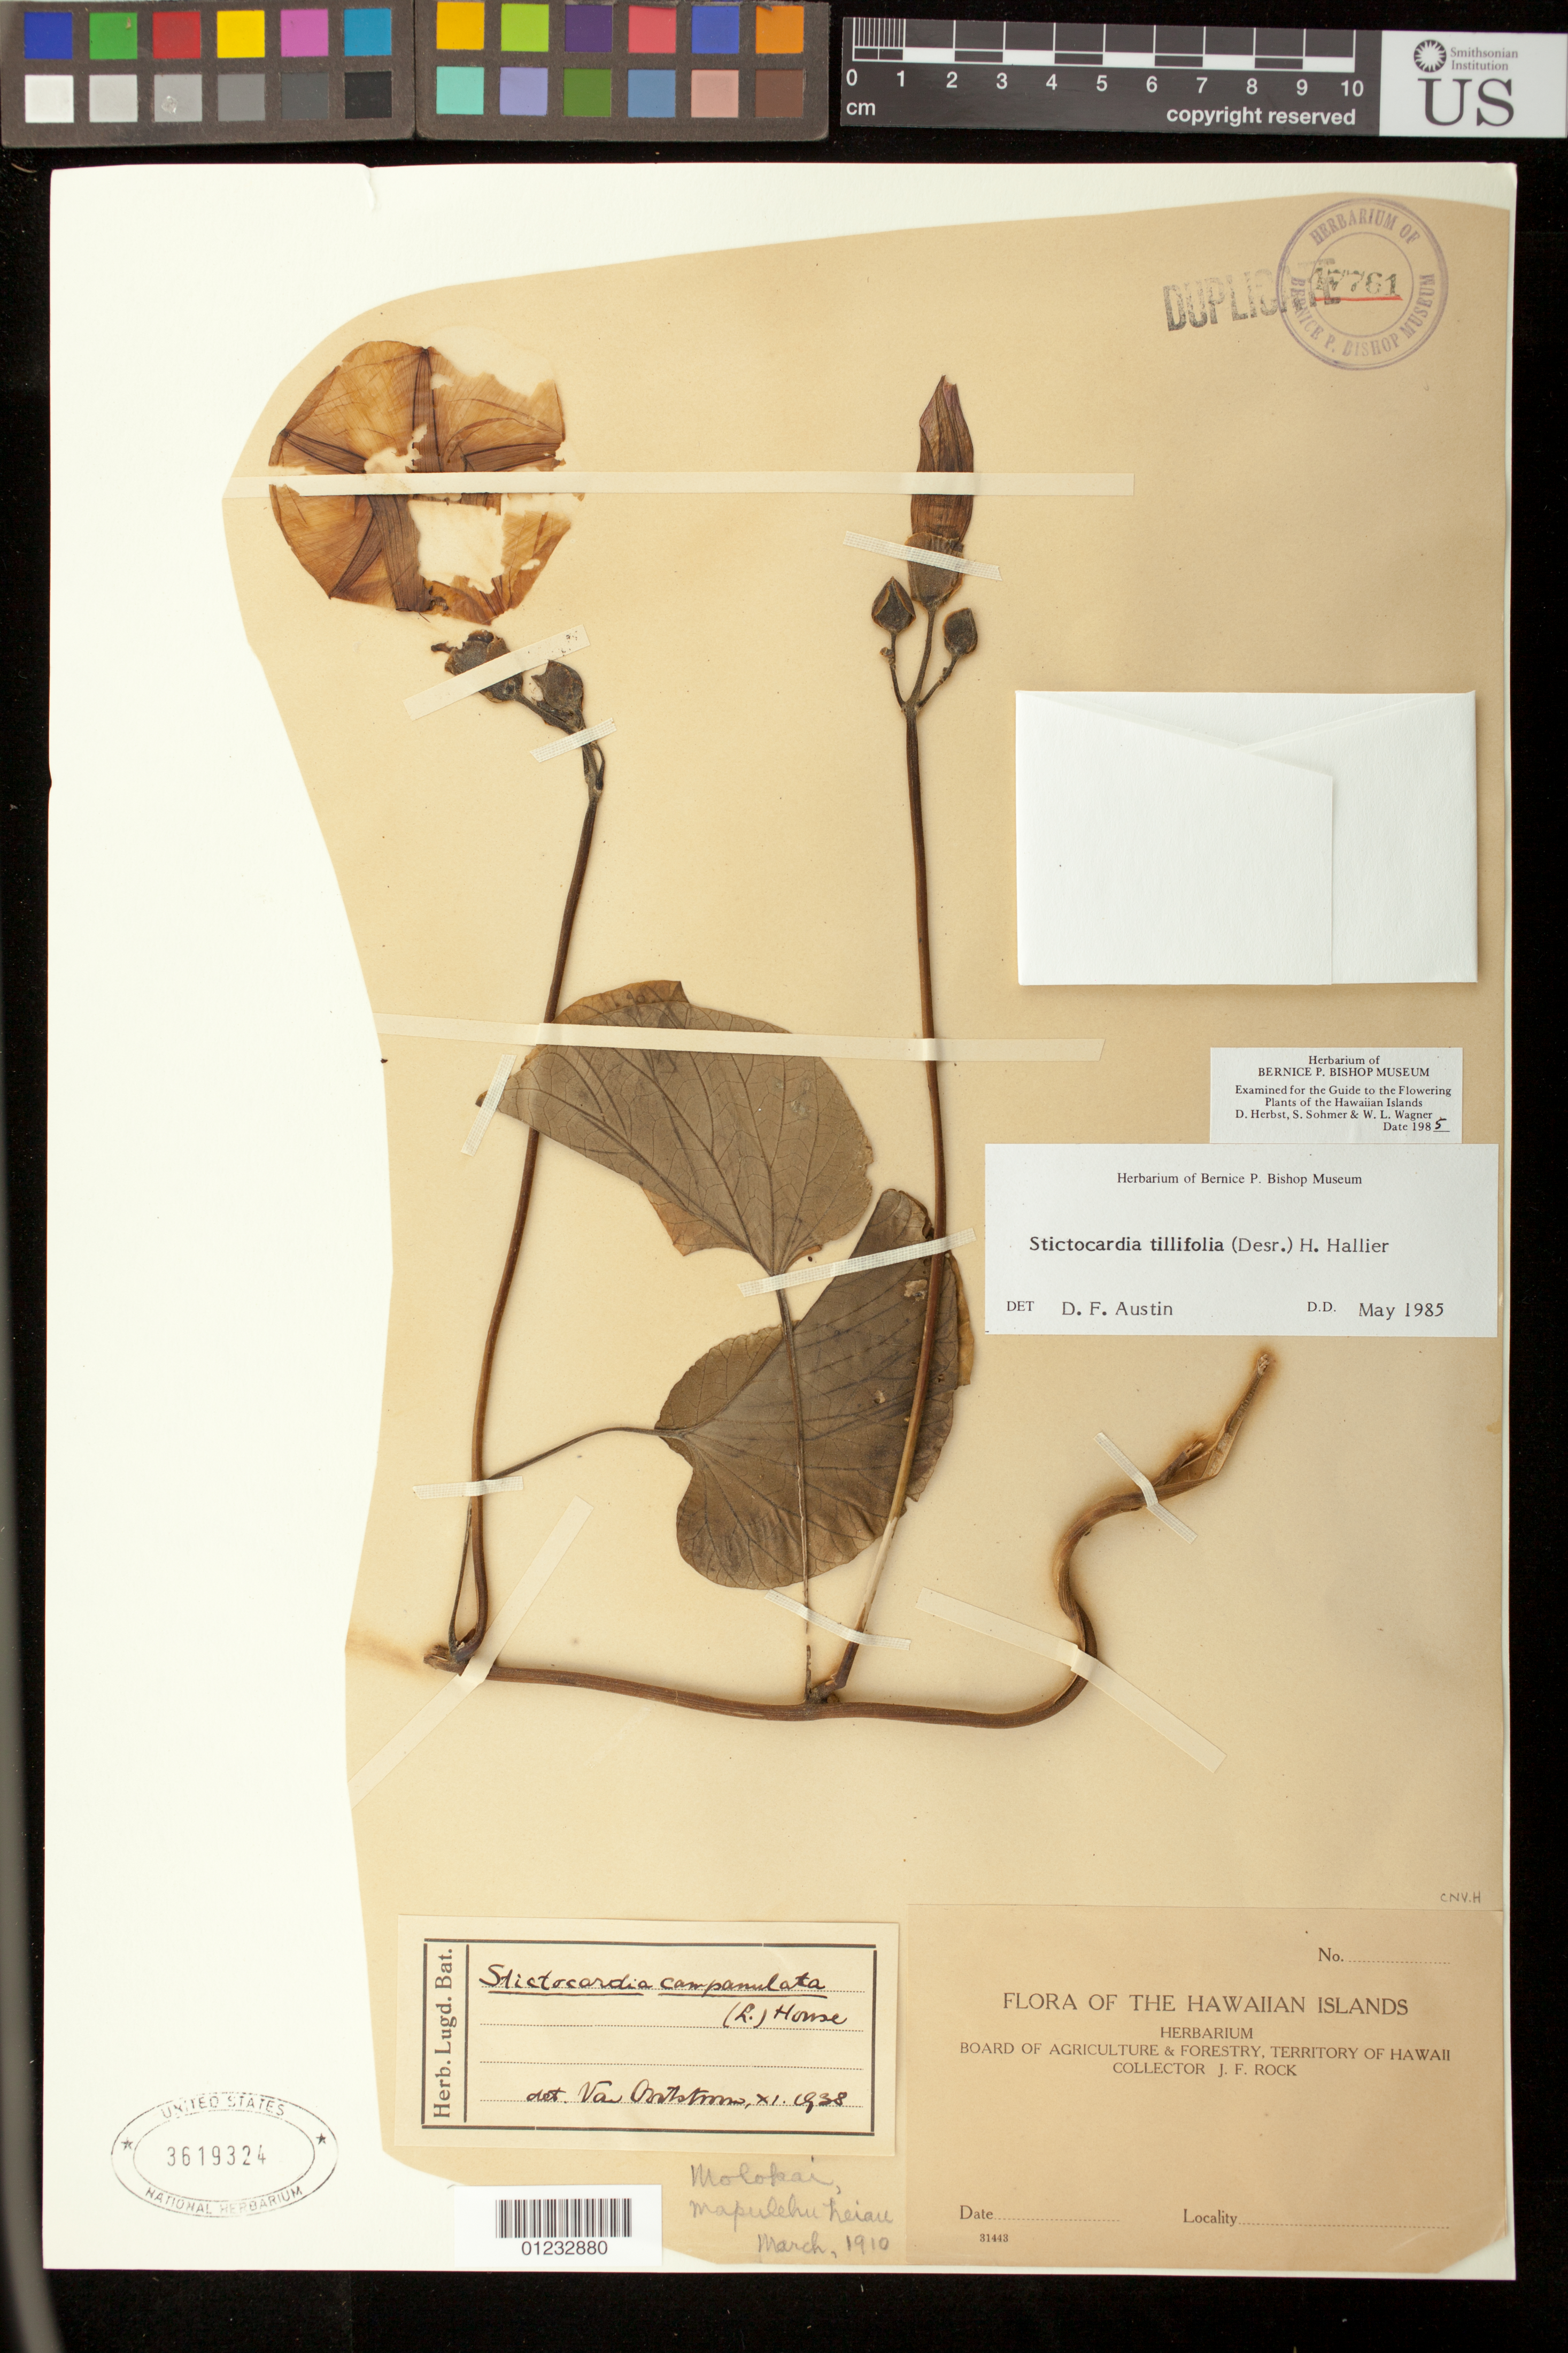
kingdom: Plantae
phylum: Tracheophyta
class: Magnoliopsida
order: Solanales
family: Convolvulaceae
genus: Stictocardia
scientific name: Stictocardia tiliifolia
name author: (Desr.) Hallier f.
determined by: Austin, D. F.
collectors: J. F. Rock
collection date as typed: Mar 1910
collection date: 1910-03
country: United States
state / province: Hawaii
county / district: Maui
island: Moloka'i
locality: Mapulehu heiau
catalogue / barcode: US 3619324